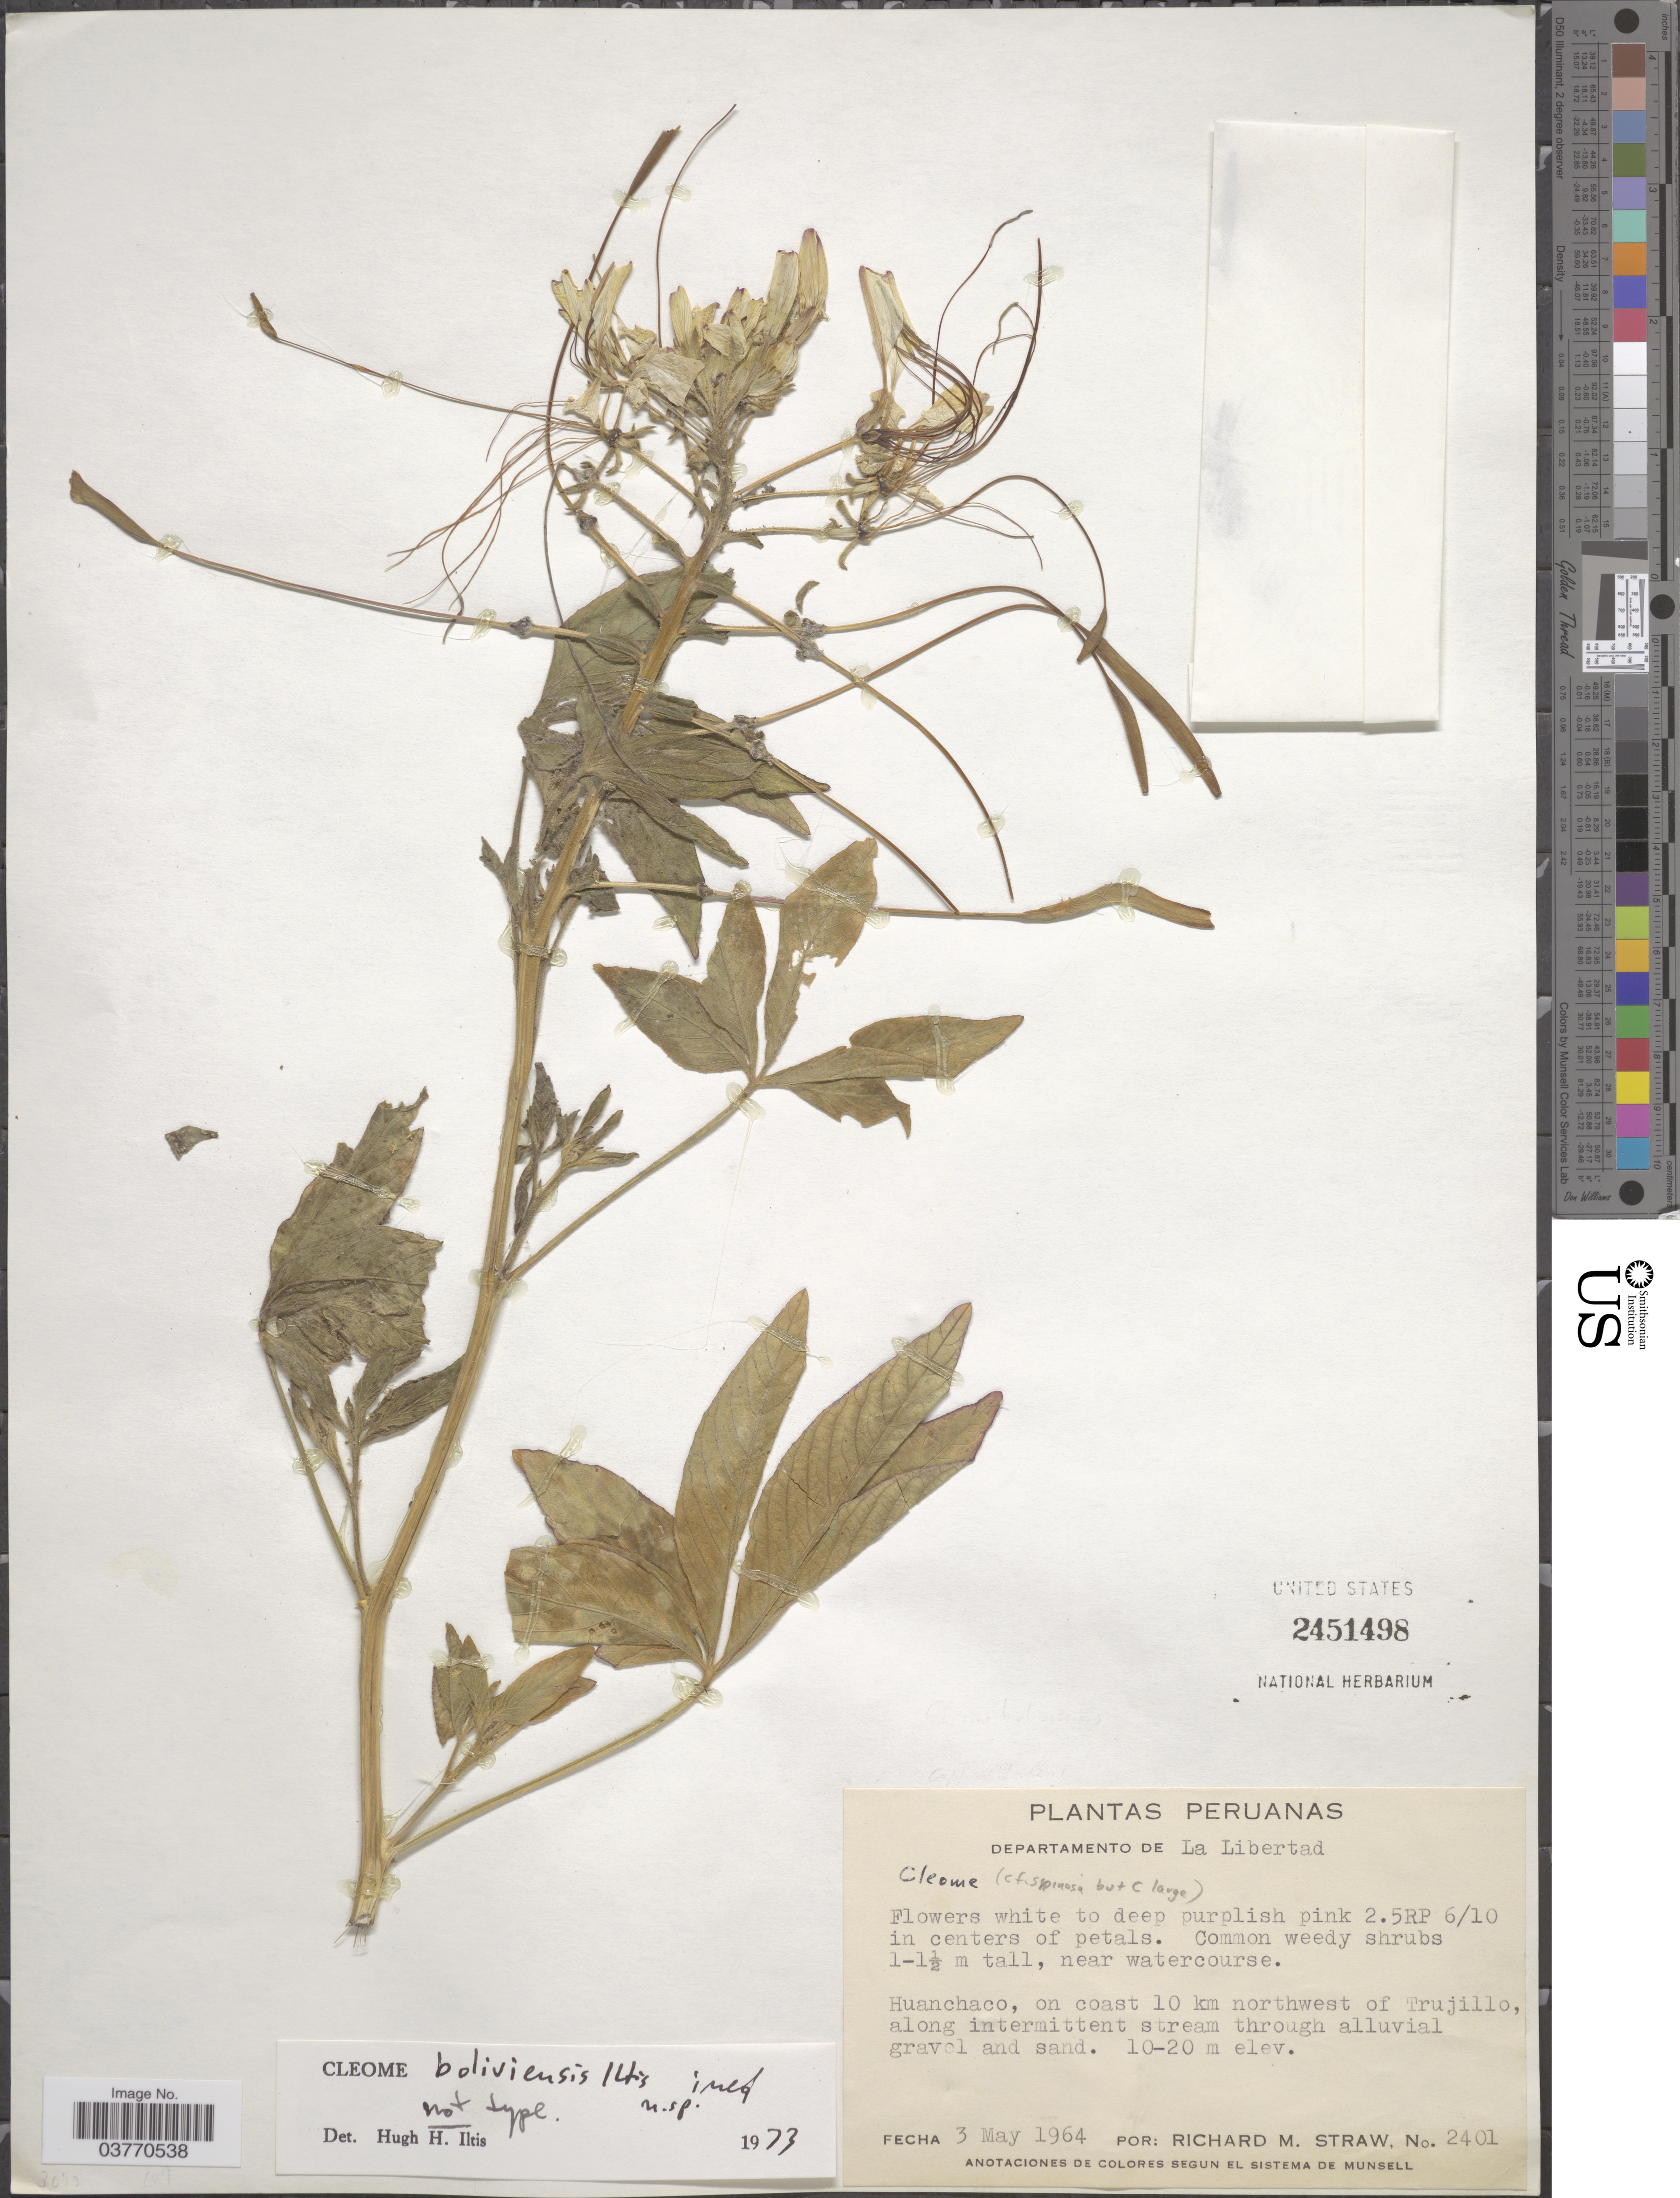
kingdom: Plantae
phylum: Tracheophyta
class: Magnoliopsida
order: Brassicales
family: Cleomaceae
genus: Tarenaya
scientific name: Tarenaya boliviensis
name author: (Iltis) Soares Neto & Roalson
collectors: R. M. Straw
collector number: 2401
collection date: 1964-05-03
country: Peru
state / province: La Libertad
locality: Departamento de La Libertad. Huanchaco, on coast 10 km northwest of Trujillo.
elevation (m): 10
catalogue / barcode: US 2451498